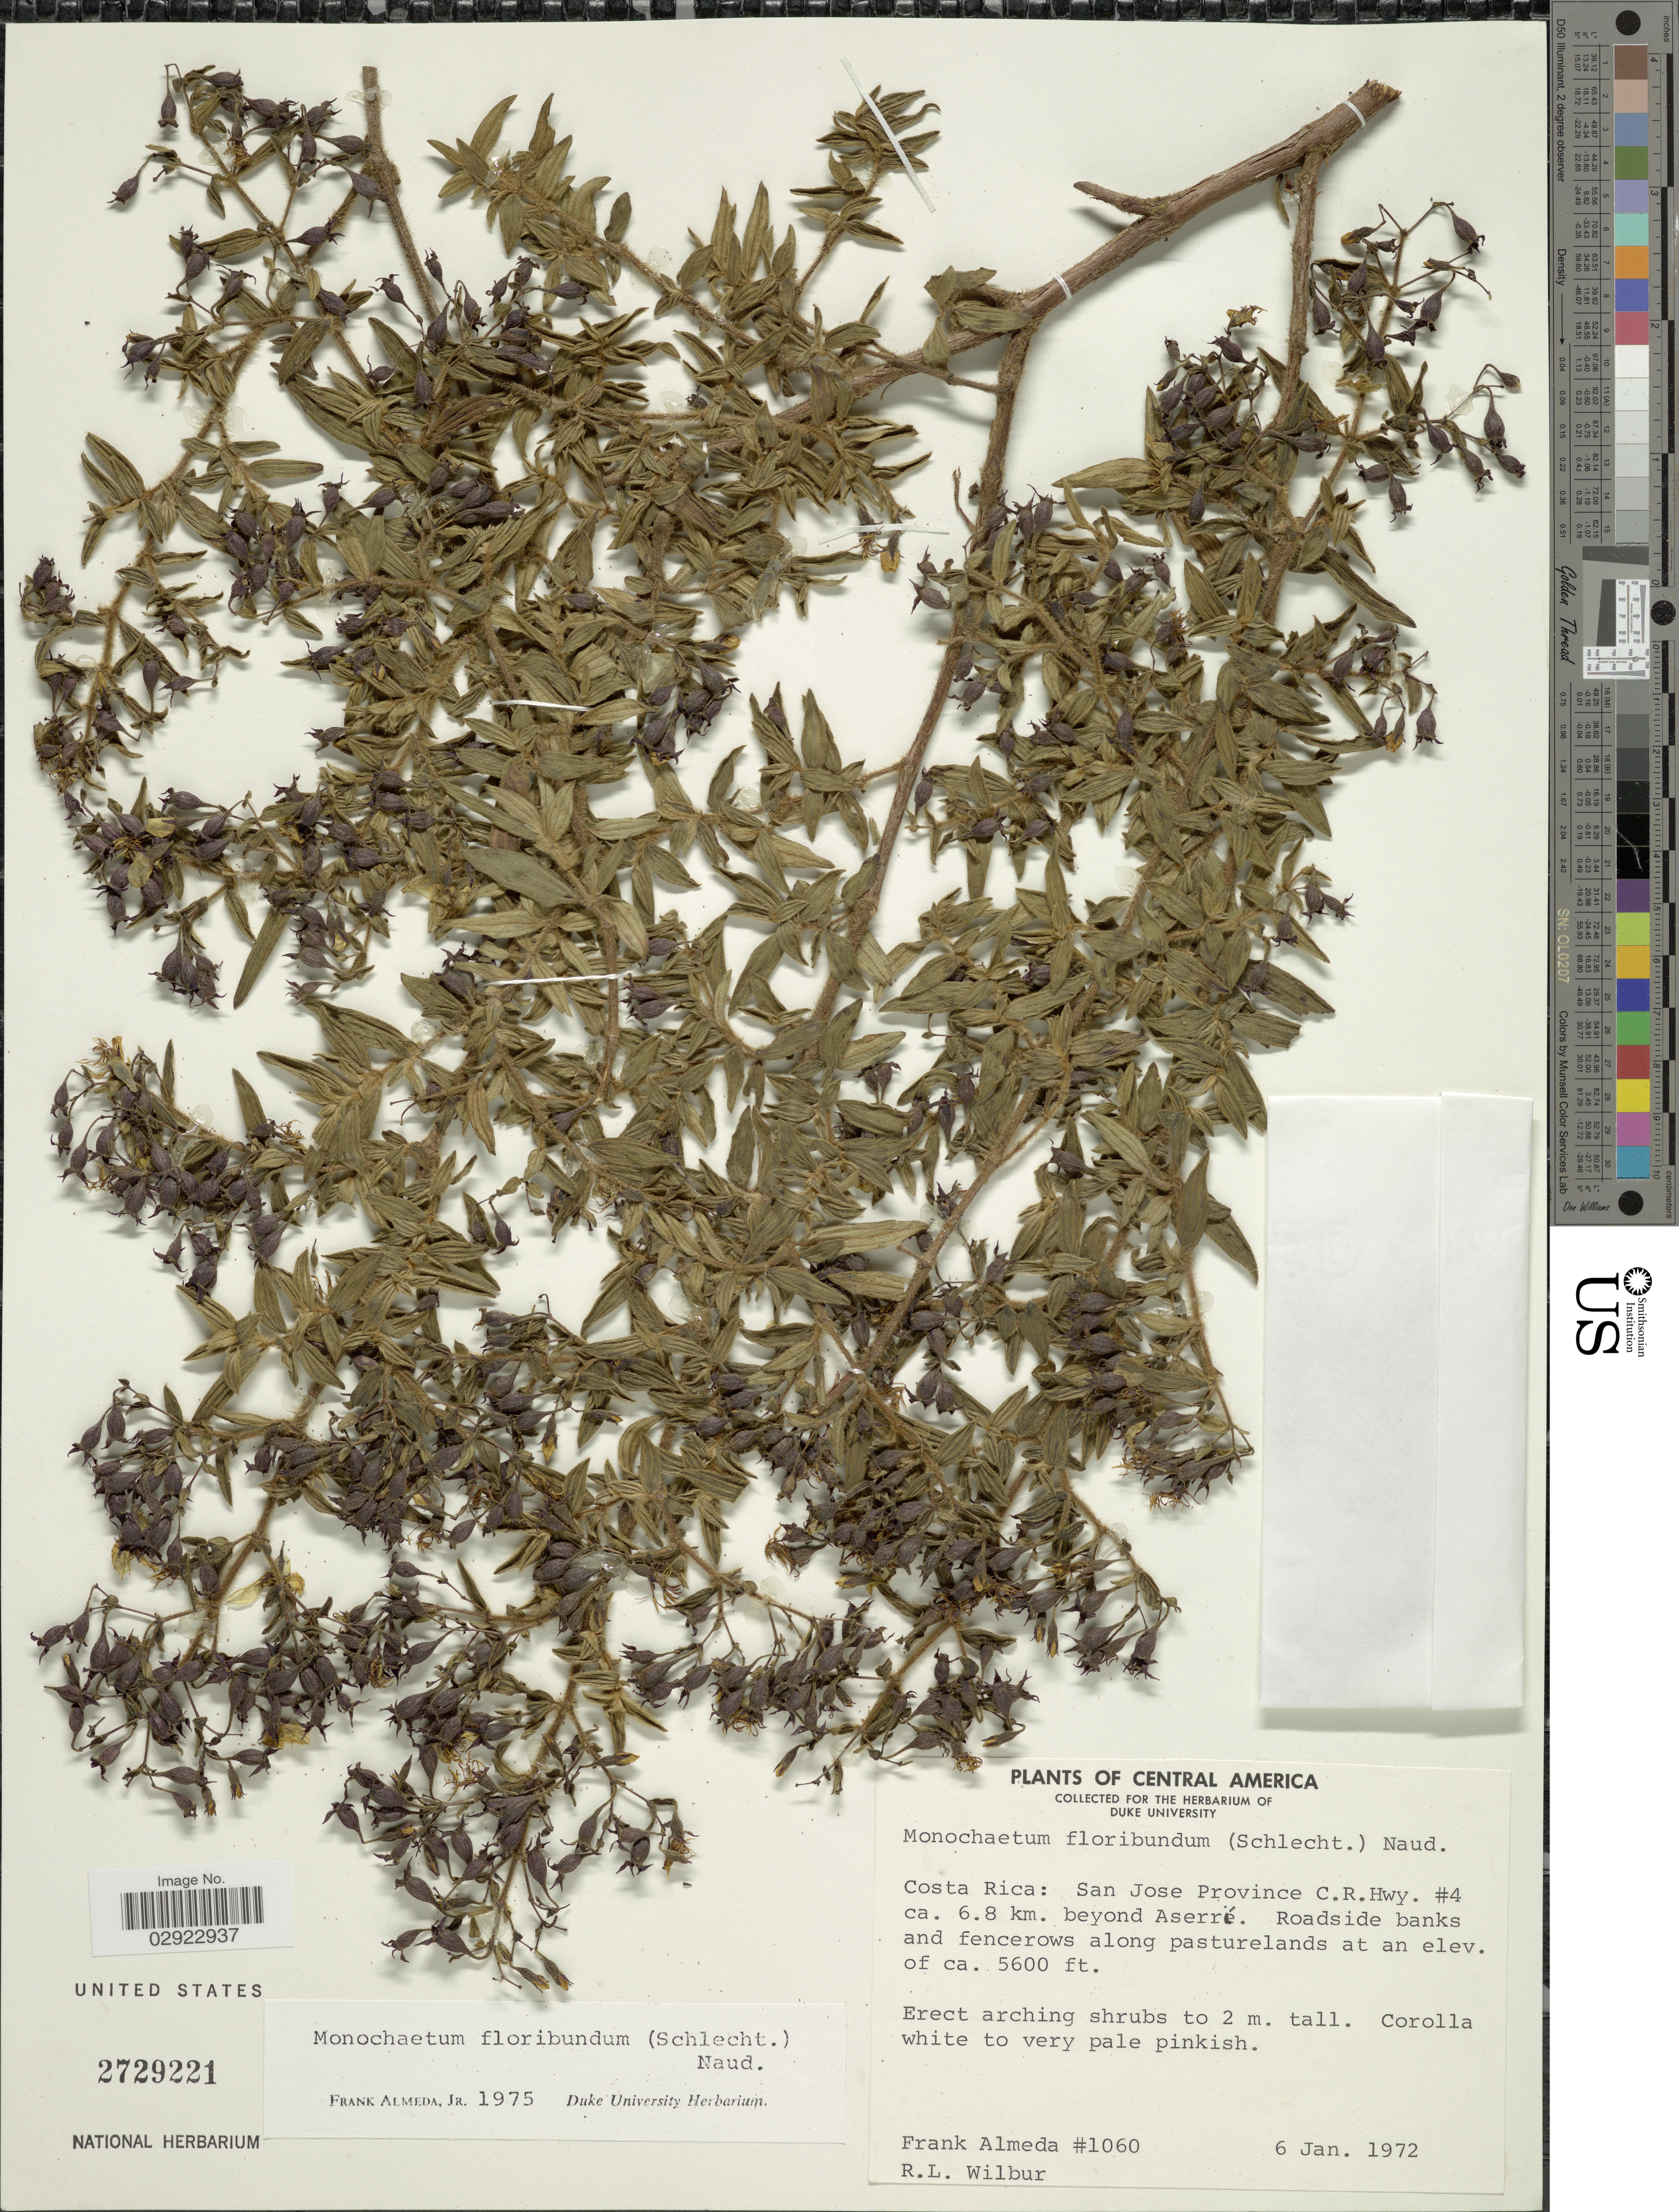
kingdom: Plantae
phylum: Tracheophyta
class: Magnoliopsida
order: Myrtales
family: Melastomataceae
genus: Monochaetum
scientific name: Monochaetum floribundum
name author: (Schltdl.) Naudin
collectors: F. Almeda & R. L. Wilbur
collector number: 1060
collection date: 1972-01-06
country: Costa Rica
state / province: San José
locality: San Jose Province C.R. Hwy. #4 ca. 6.8 km. beyond Aserré.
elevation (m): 1707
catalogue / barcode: US 2729221